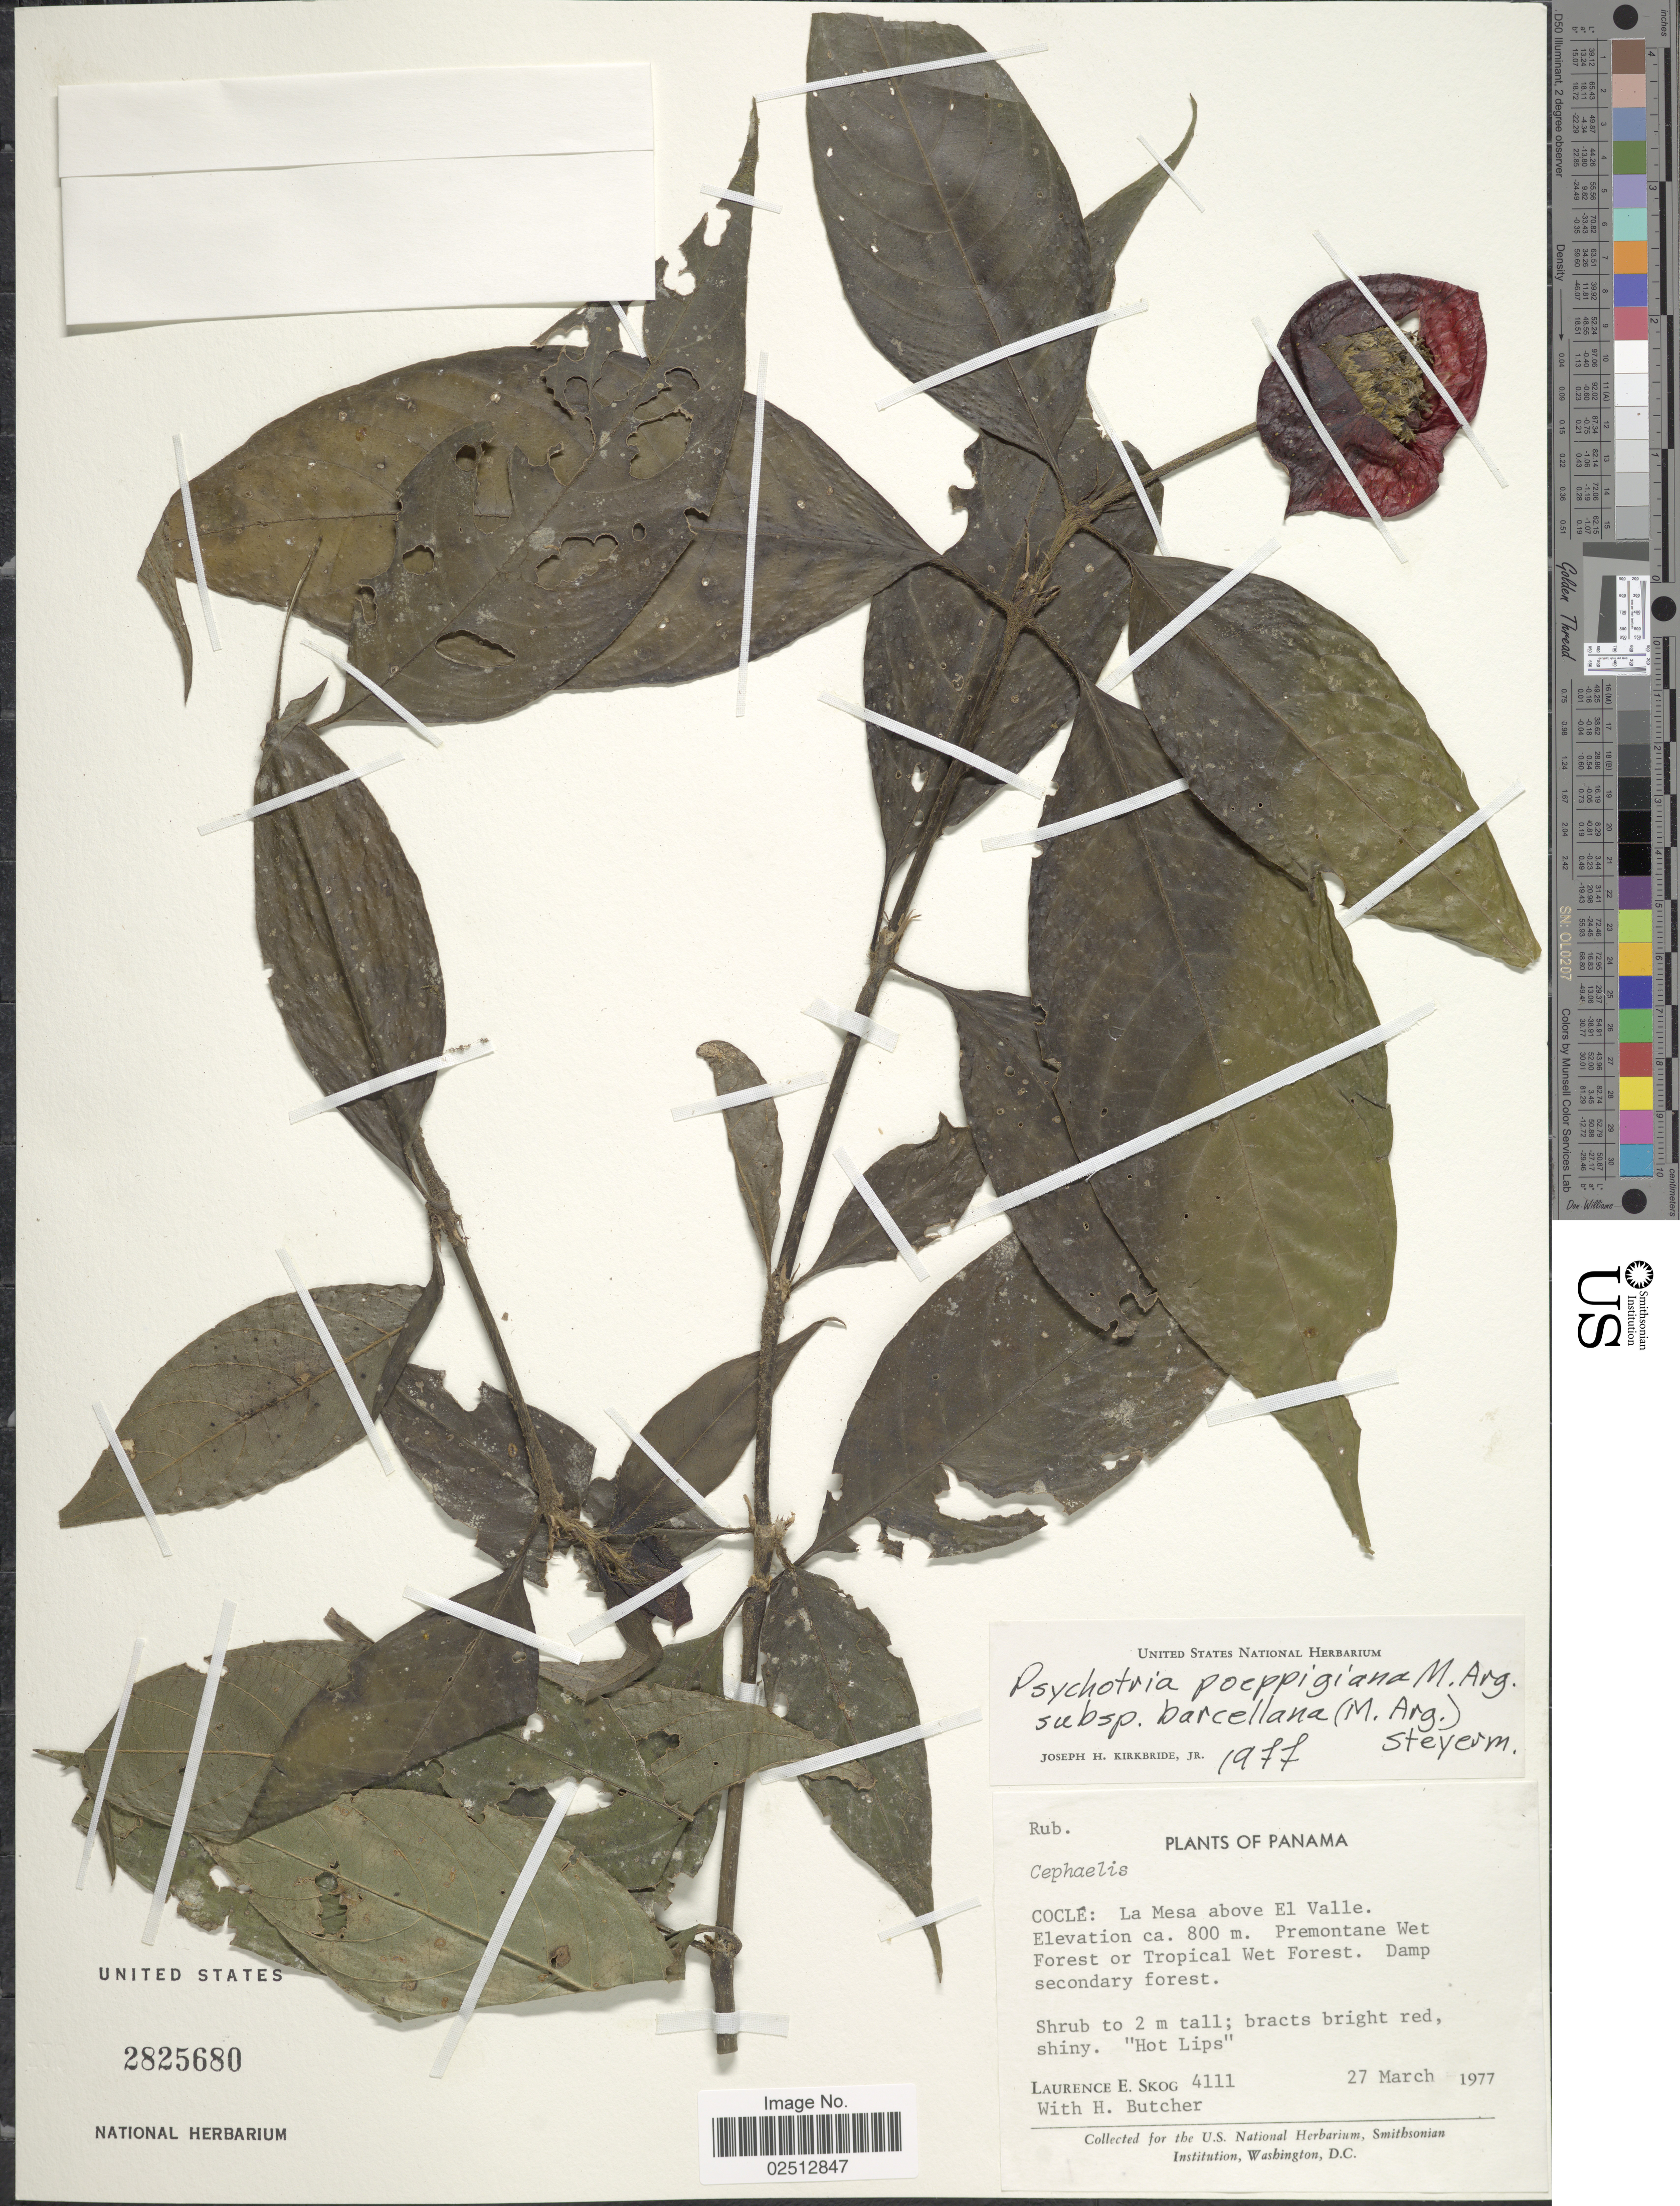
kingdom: Plantae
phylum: Tracheophyta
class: Magnoliopsida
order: Gentianales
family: Rubiaceae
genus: Psychotria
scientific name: Psychotria poeppigiana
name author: Müll. Arg.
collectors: L. E. Skog & H. Butcher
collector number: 4111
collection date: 1977-03-27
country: Panama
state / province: Coclé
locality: Cocle: La Mesa above El Valle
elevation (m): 800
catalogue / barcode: US 2825680